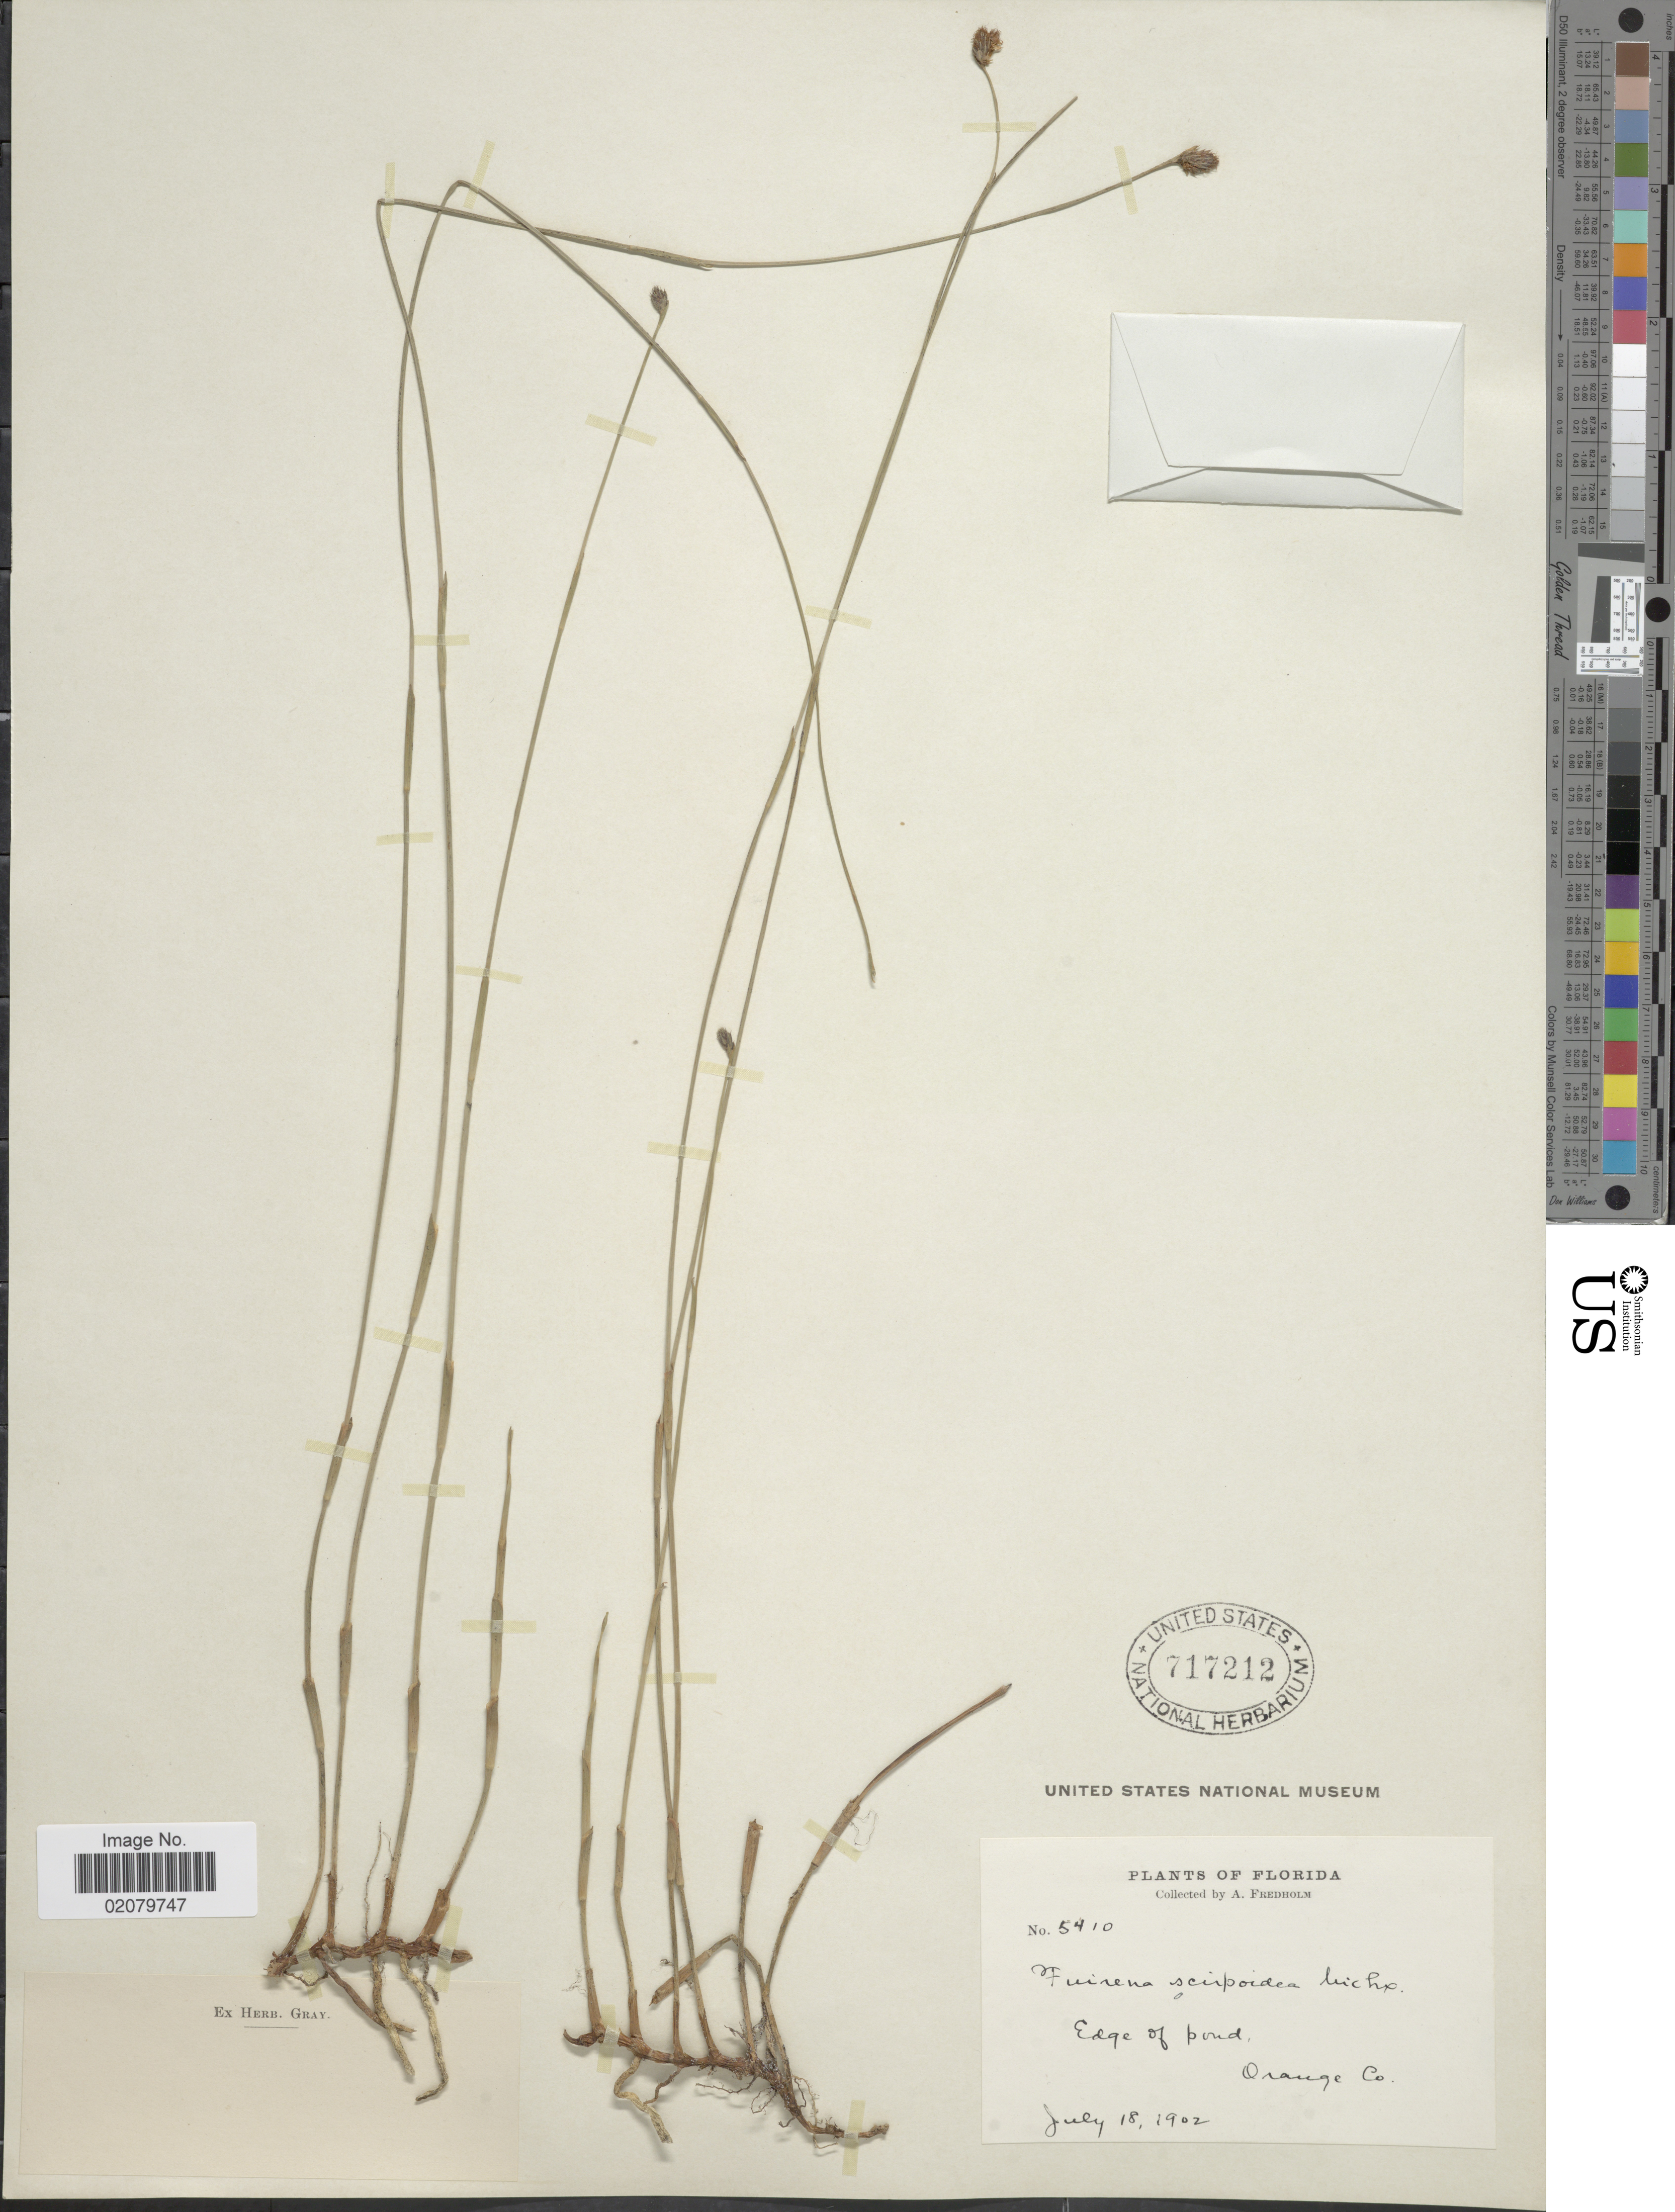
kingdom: Plantae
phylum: Tracheophyta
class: Liliopsida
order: Poales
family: Cyperaceae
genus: Fuirena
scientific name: Fuirena scirpoidea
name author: Michx.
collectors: A. Fredholm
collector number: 5410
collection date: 1902-07-18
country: United States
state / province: Florida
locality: Edge of pond, Orange Co.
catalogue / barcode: US 717212